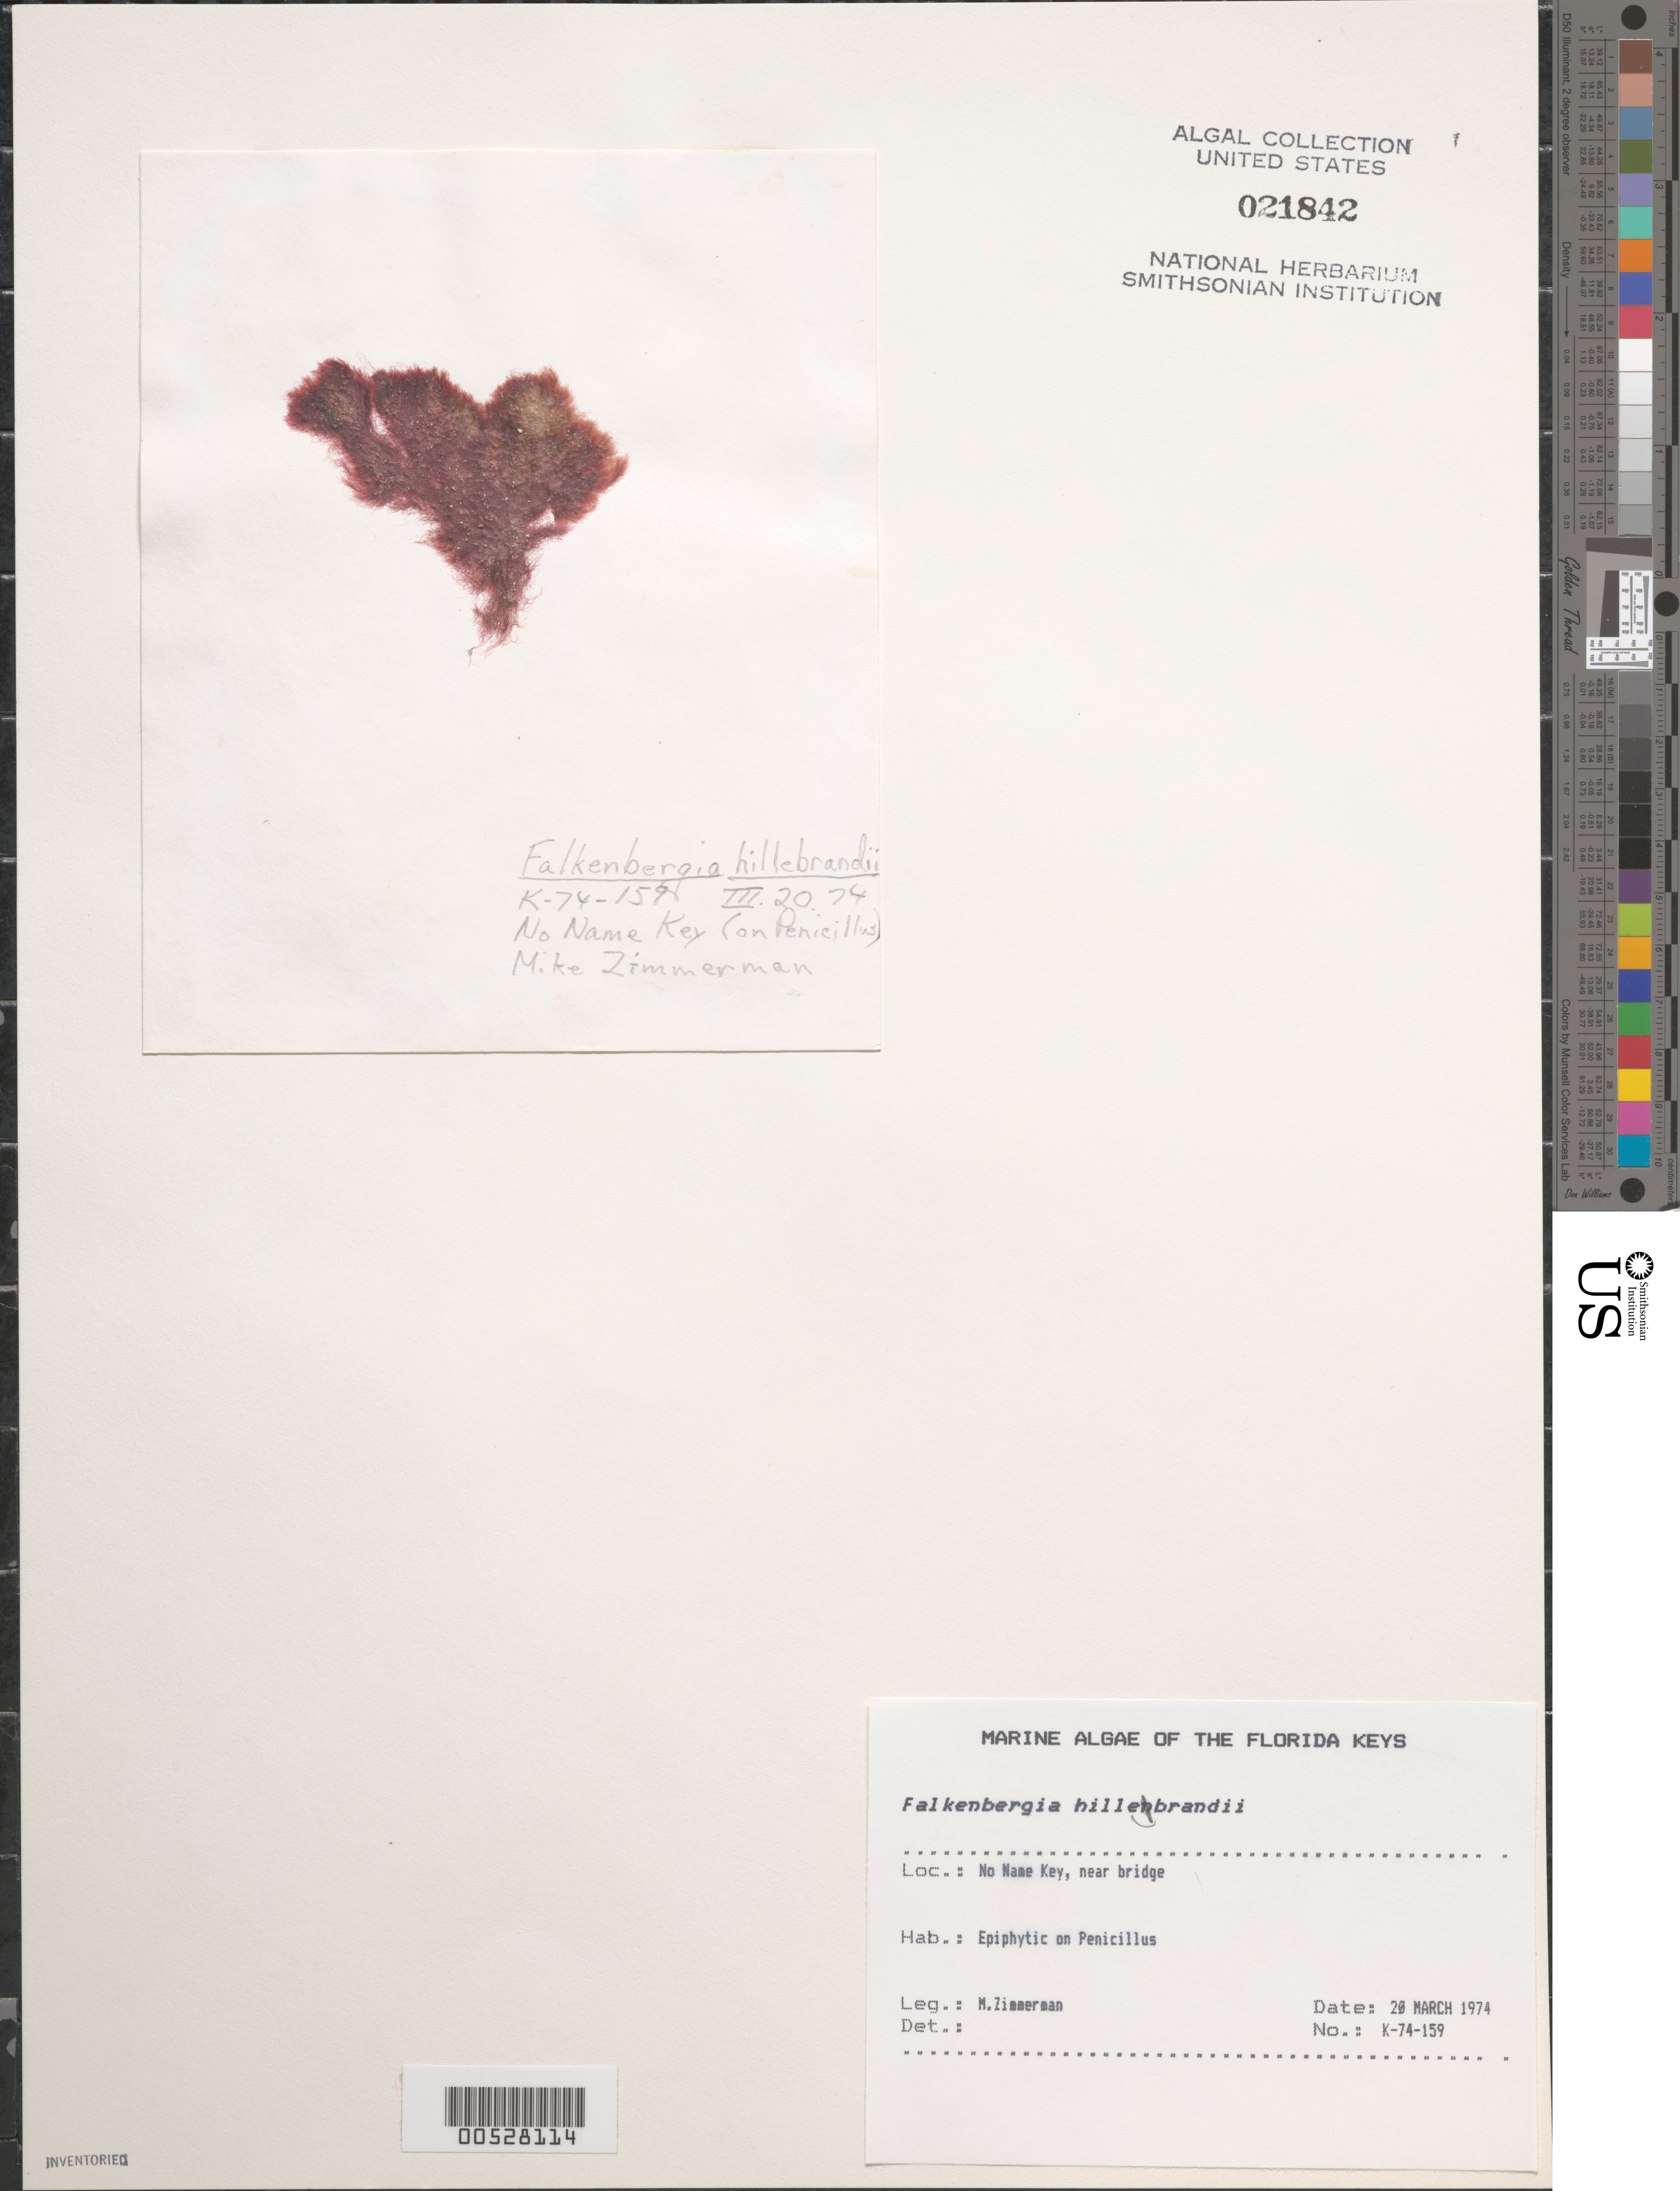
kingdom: Plantae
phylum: Rhodophyta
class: Florideophyceae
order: Bonnemaisoniales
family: Bonnemaisoniaceae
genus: Asparagopsis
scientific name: Asparagopsis taxiformis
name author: (Delile) Trevis.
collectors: M. Zimmerman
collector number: K-74-159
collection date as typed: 20 Mar 1974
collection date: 1974-03-20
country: United States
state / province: Florida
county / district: Monroe County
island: No Name Key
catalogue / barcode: US 21842